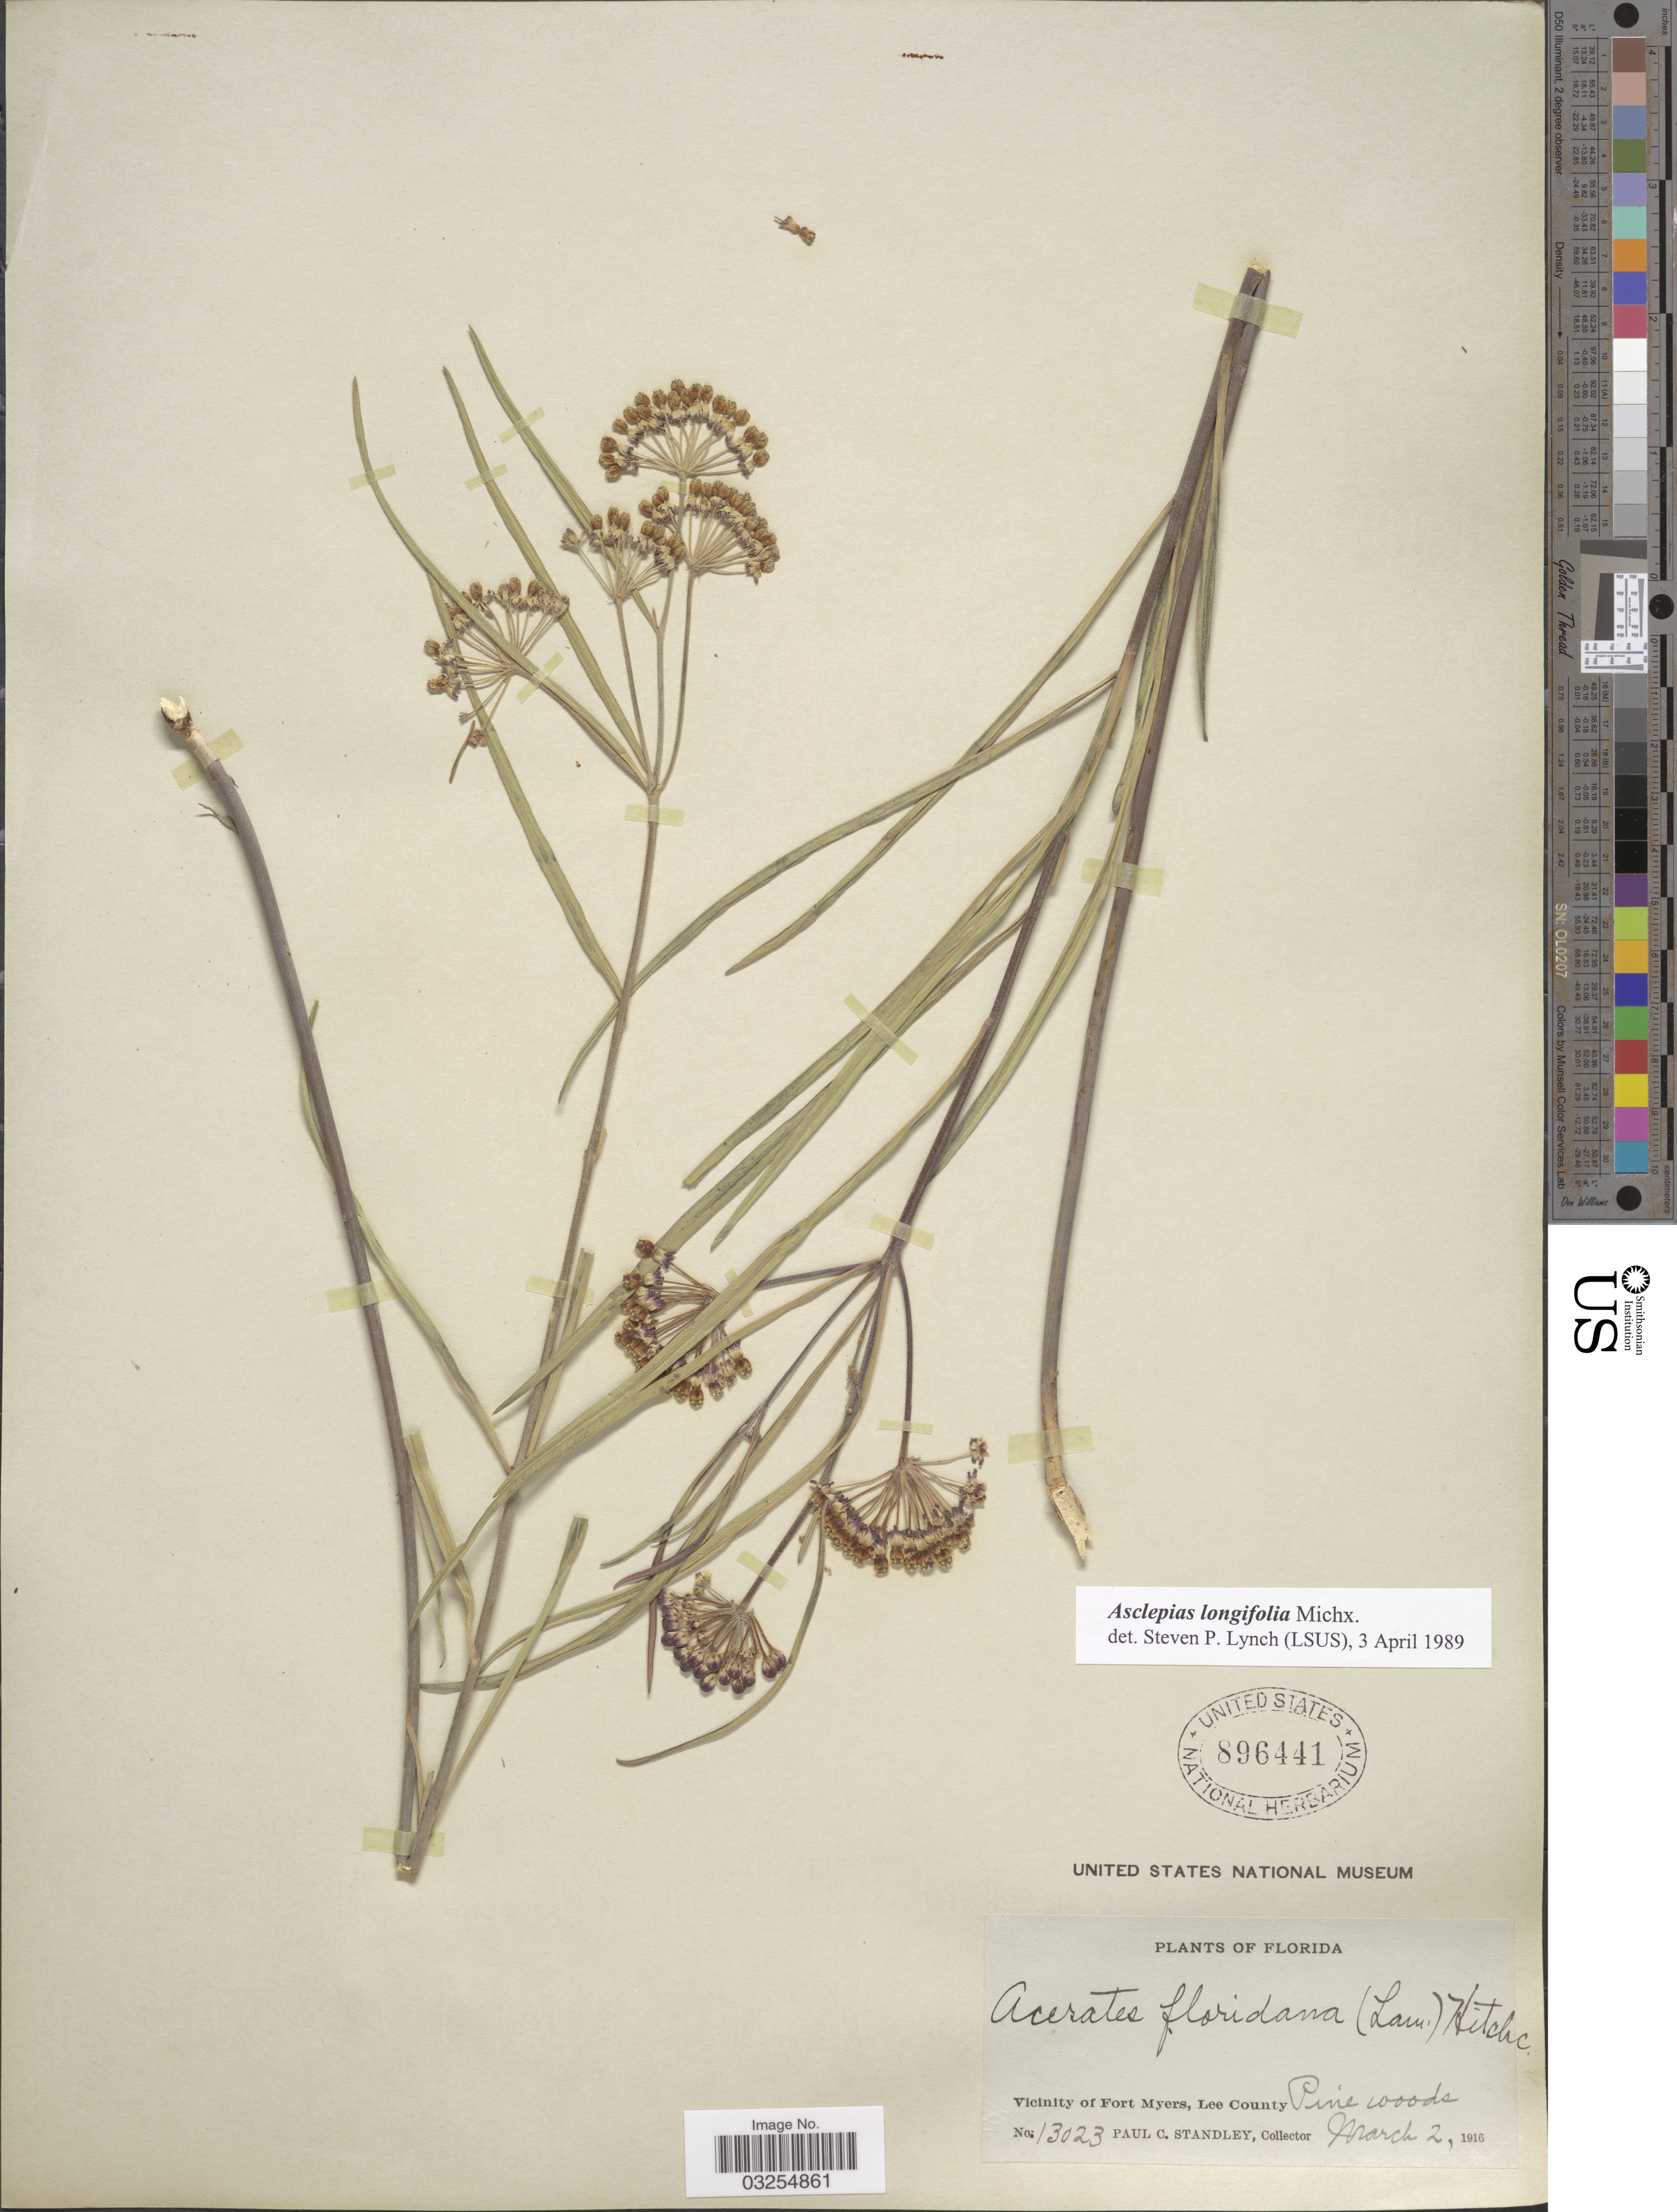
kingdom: Plantae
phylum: Tracheophyta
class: Magnoliopsida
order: Gentianales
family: Apocynaceae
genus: Asclepias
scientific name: Asclepias longifolia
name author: Michx.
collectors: P. C. Standley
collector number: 13023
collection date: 1916-03-02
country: United States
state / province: Florida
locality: Vicinity of Fort Myers, Lee County.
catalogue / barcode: US 896441